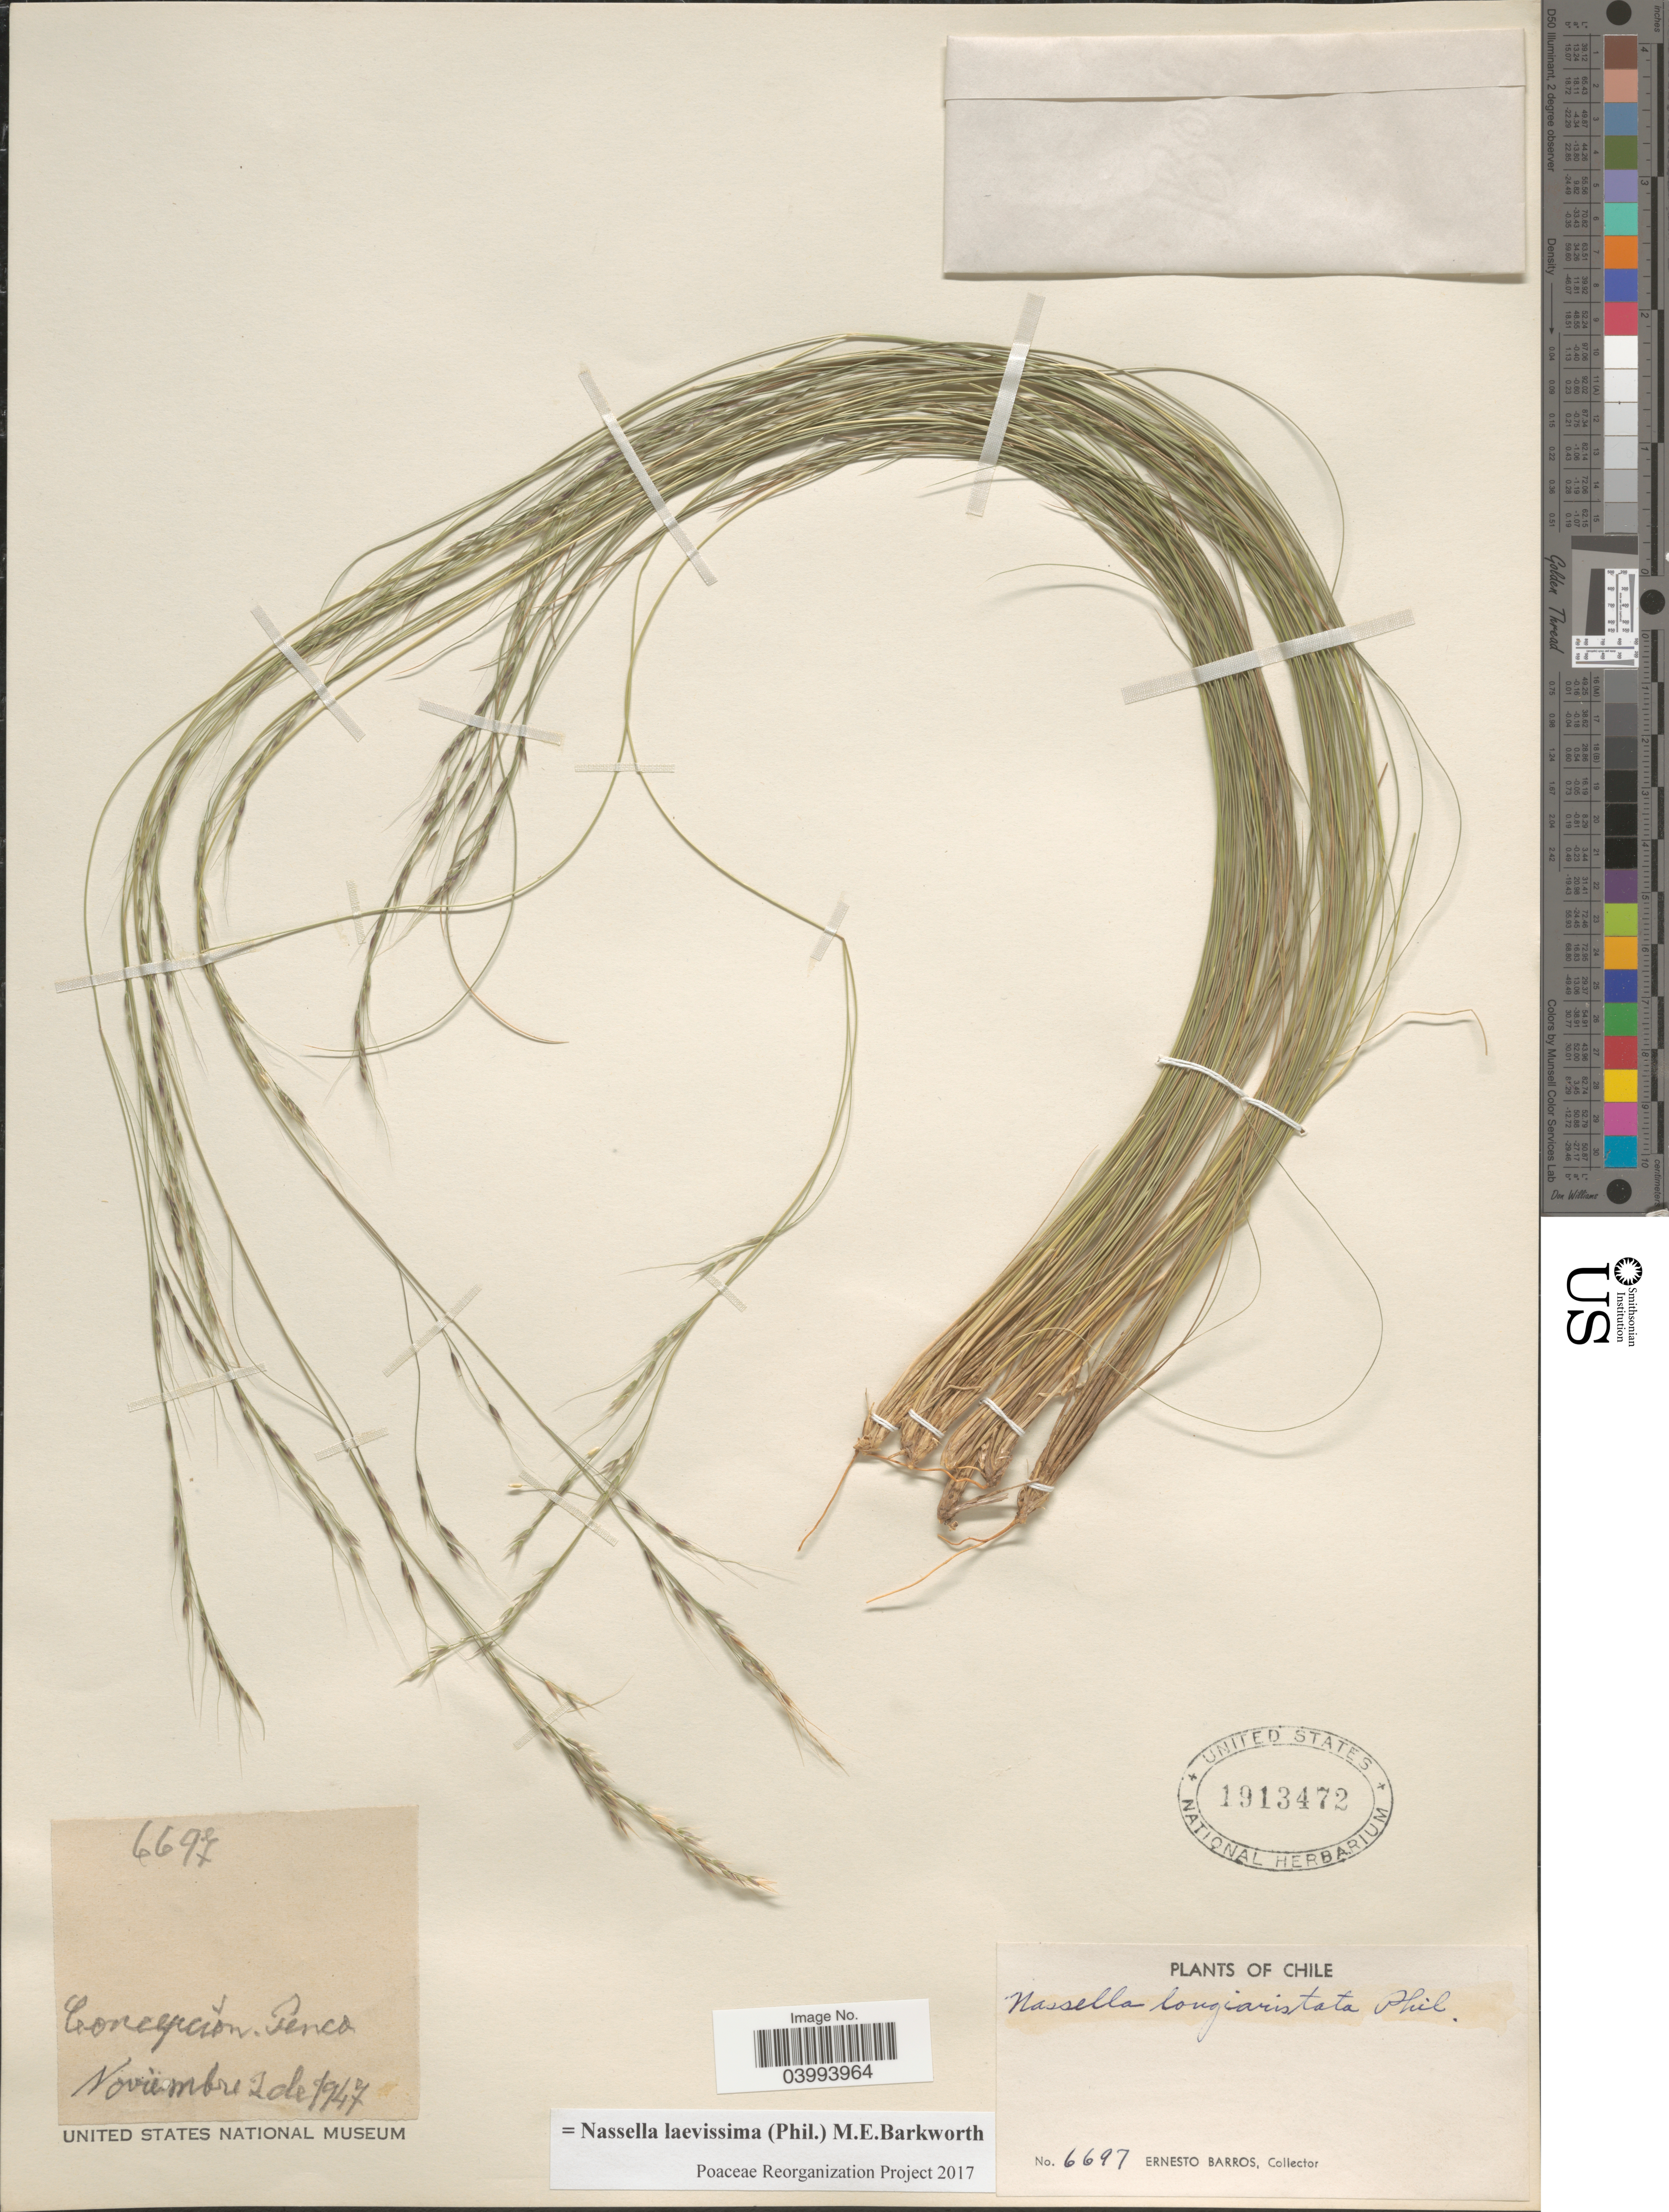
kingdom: Plantae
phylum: Tracheophyta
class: Liliopsida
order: Poales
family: Poaceae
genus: Nassella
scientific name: Nassella laevissima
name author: (Phil.) Barkworth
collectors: E. Barros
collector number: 6697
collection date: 1947-11-02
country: Chile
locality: Concepción. Penco.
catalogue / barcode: US 1913472